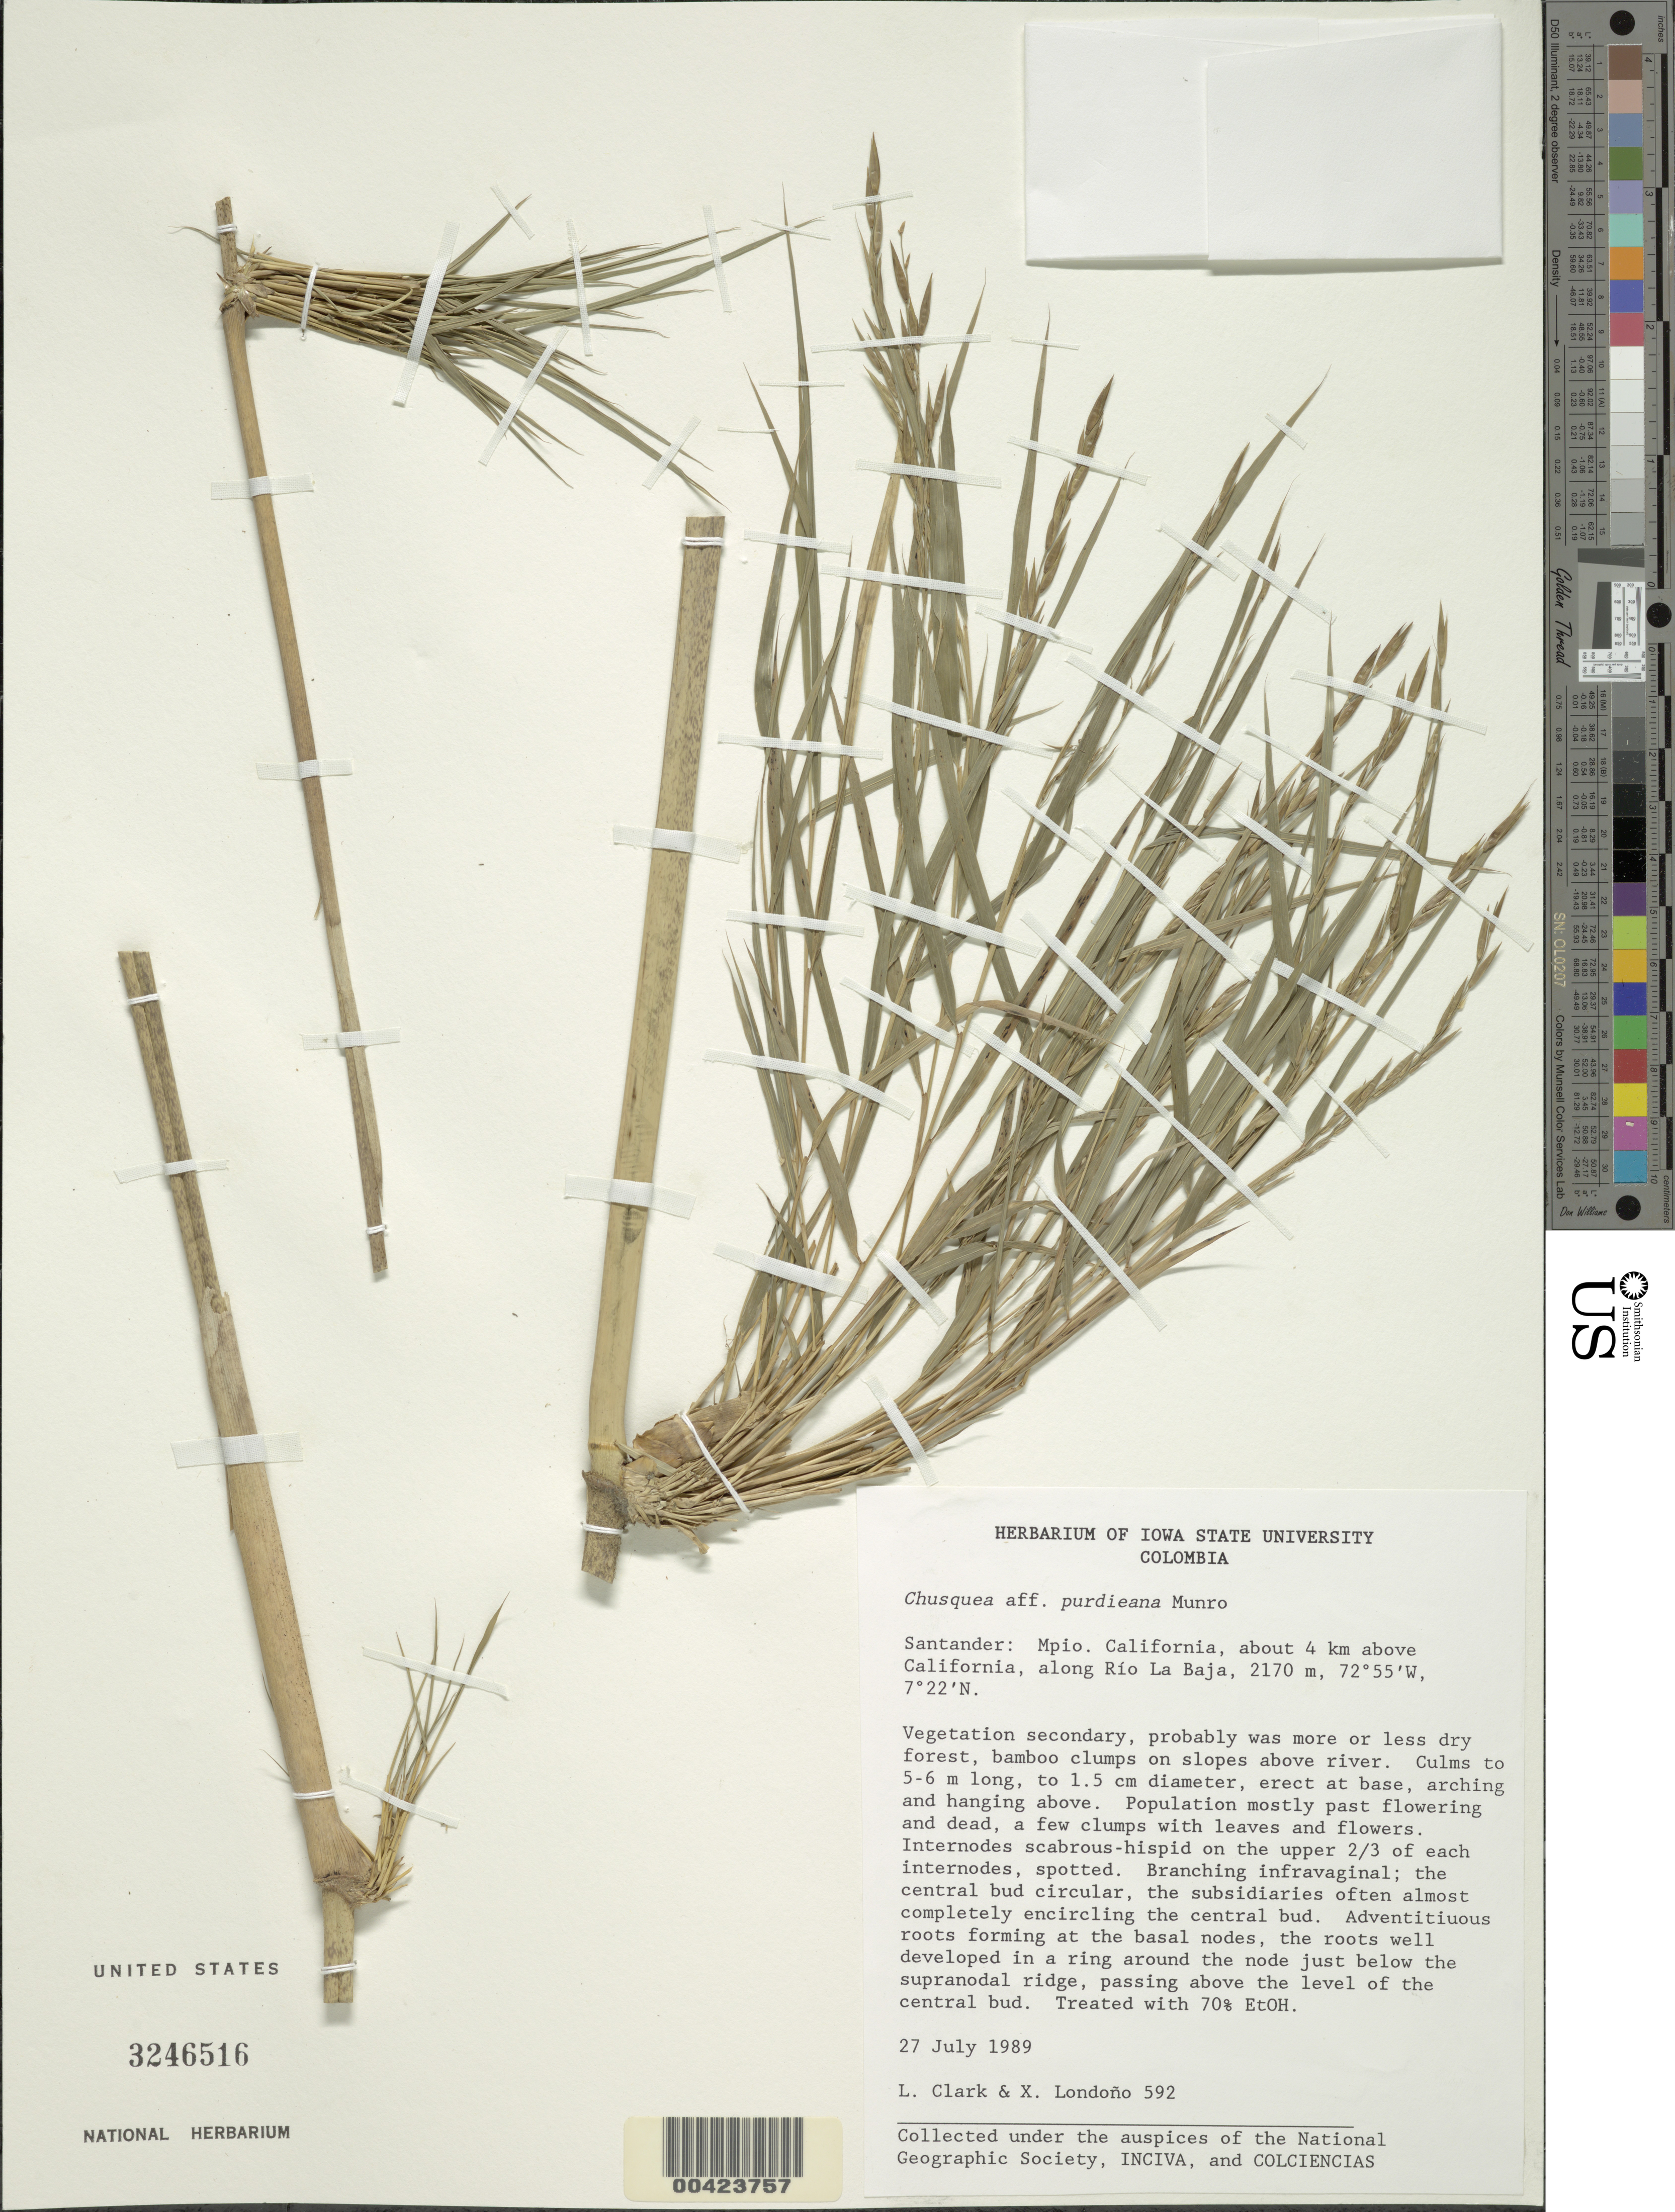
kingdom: Plantae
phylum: Tracheophyta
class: Liliopsida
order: Poales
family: Poaceae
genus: Chusquea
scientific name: Chusquea purdieana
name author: Munro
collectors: L. G. Clark & X. Londoño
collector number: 592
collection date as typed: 27 Jul 1989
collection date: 1989-07-27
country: Colombia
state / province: Santander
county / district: California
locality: California, about 4 km above; along Rio la Baja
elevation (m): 2170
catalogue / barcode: US 3246516